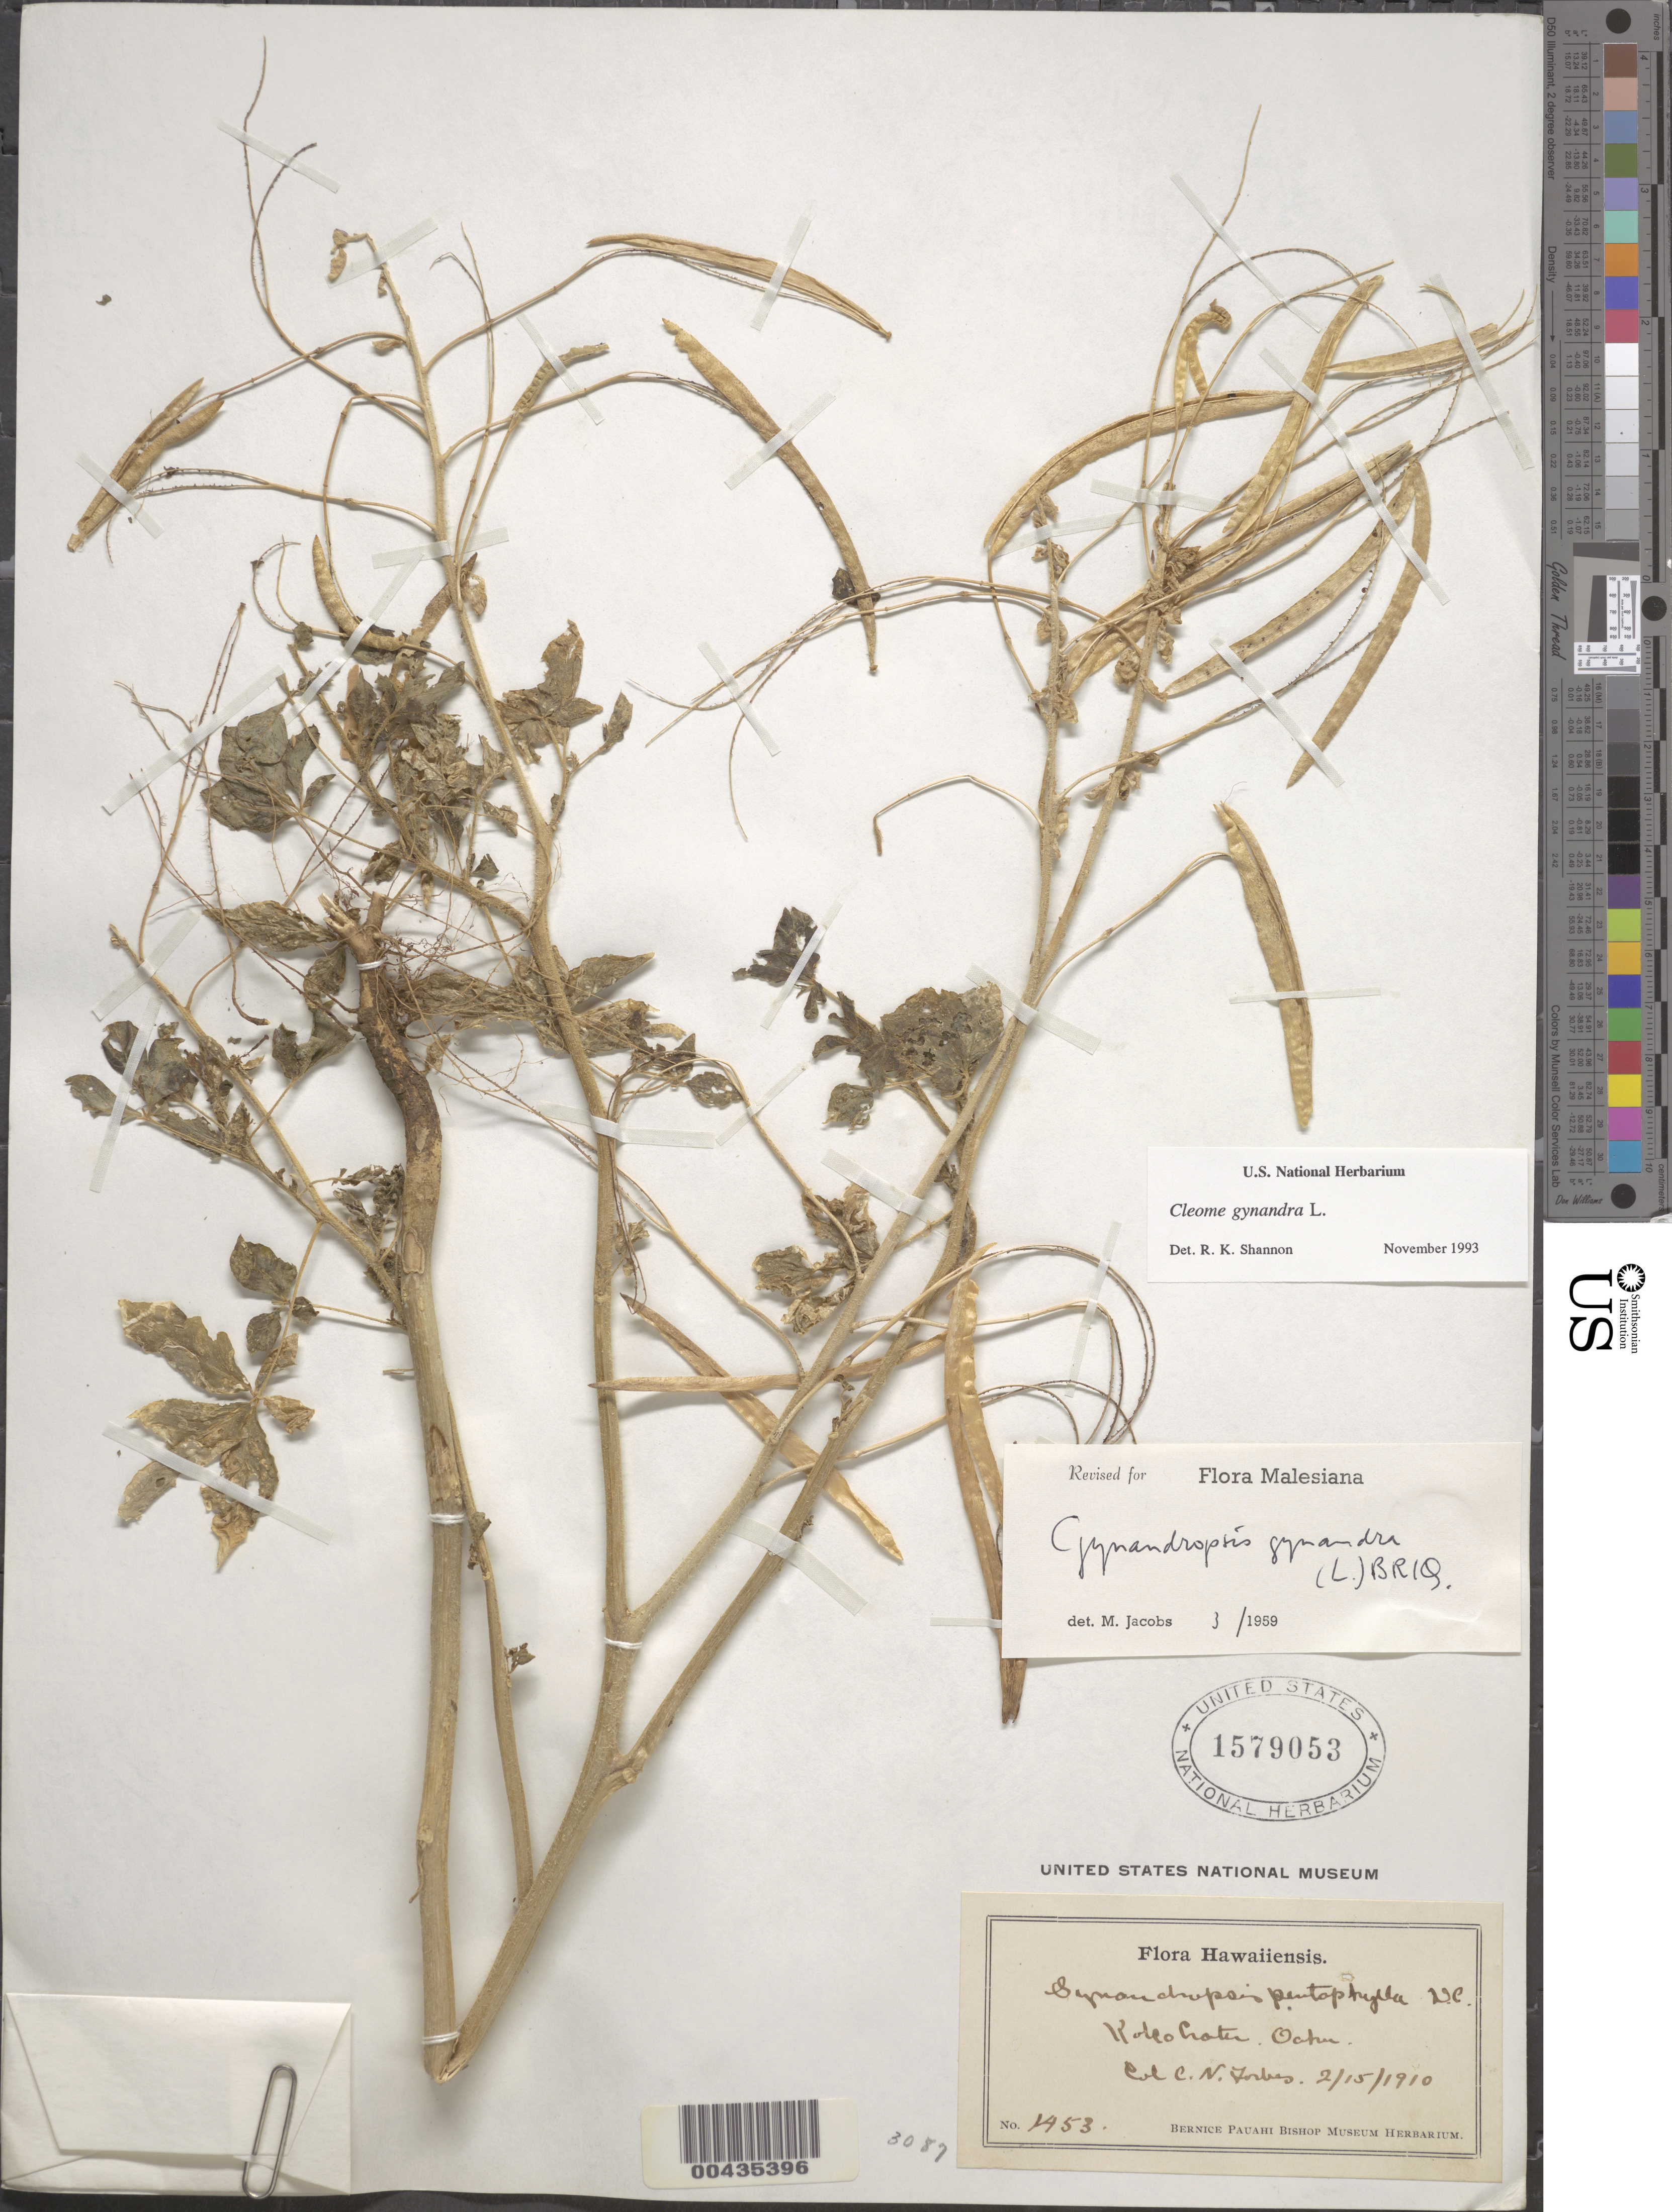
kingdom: Plantae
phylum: Tracheophyta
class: Magnoliopsida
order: Brassicales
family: Cleomaceae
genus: Gynandropsis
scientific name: Gynandropsis gynandra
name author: (L.) Briq.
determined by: Wagner, W. L., (BOT), Smithsonian Institution - National Museum of Natural History (UNITED STATES)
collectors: C. N. Forbes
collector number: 1453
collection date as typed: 15 Feb 1910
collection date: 1910-02-15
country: United States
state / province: Hawaii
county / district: Honolulu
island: Oahu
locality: Koko Crater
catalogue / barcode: US 1579053